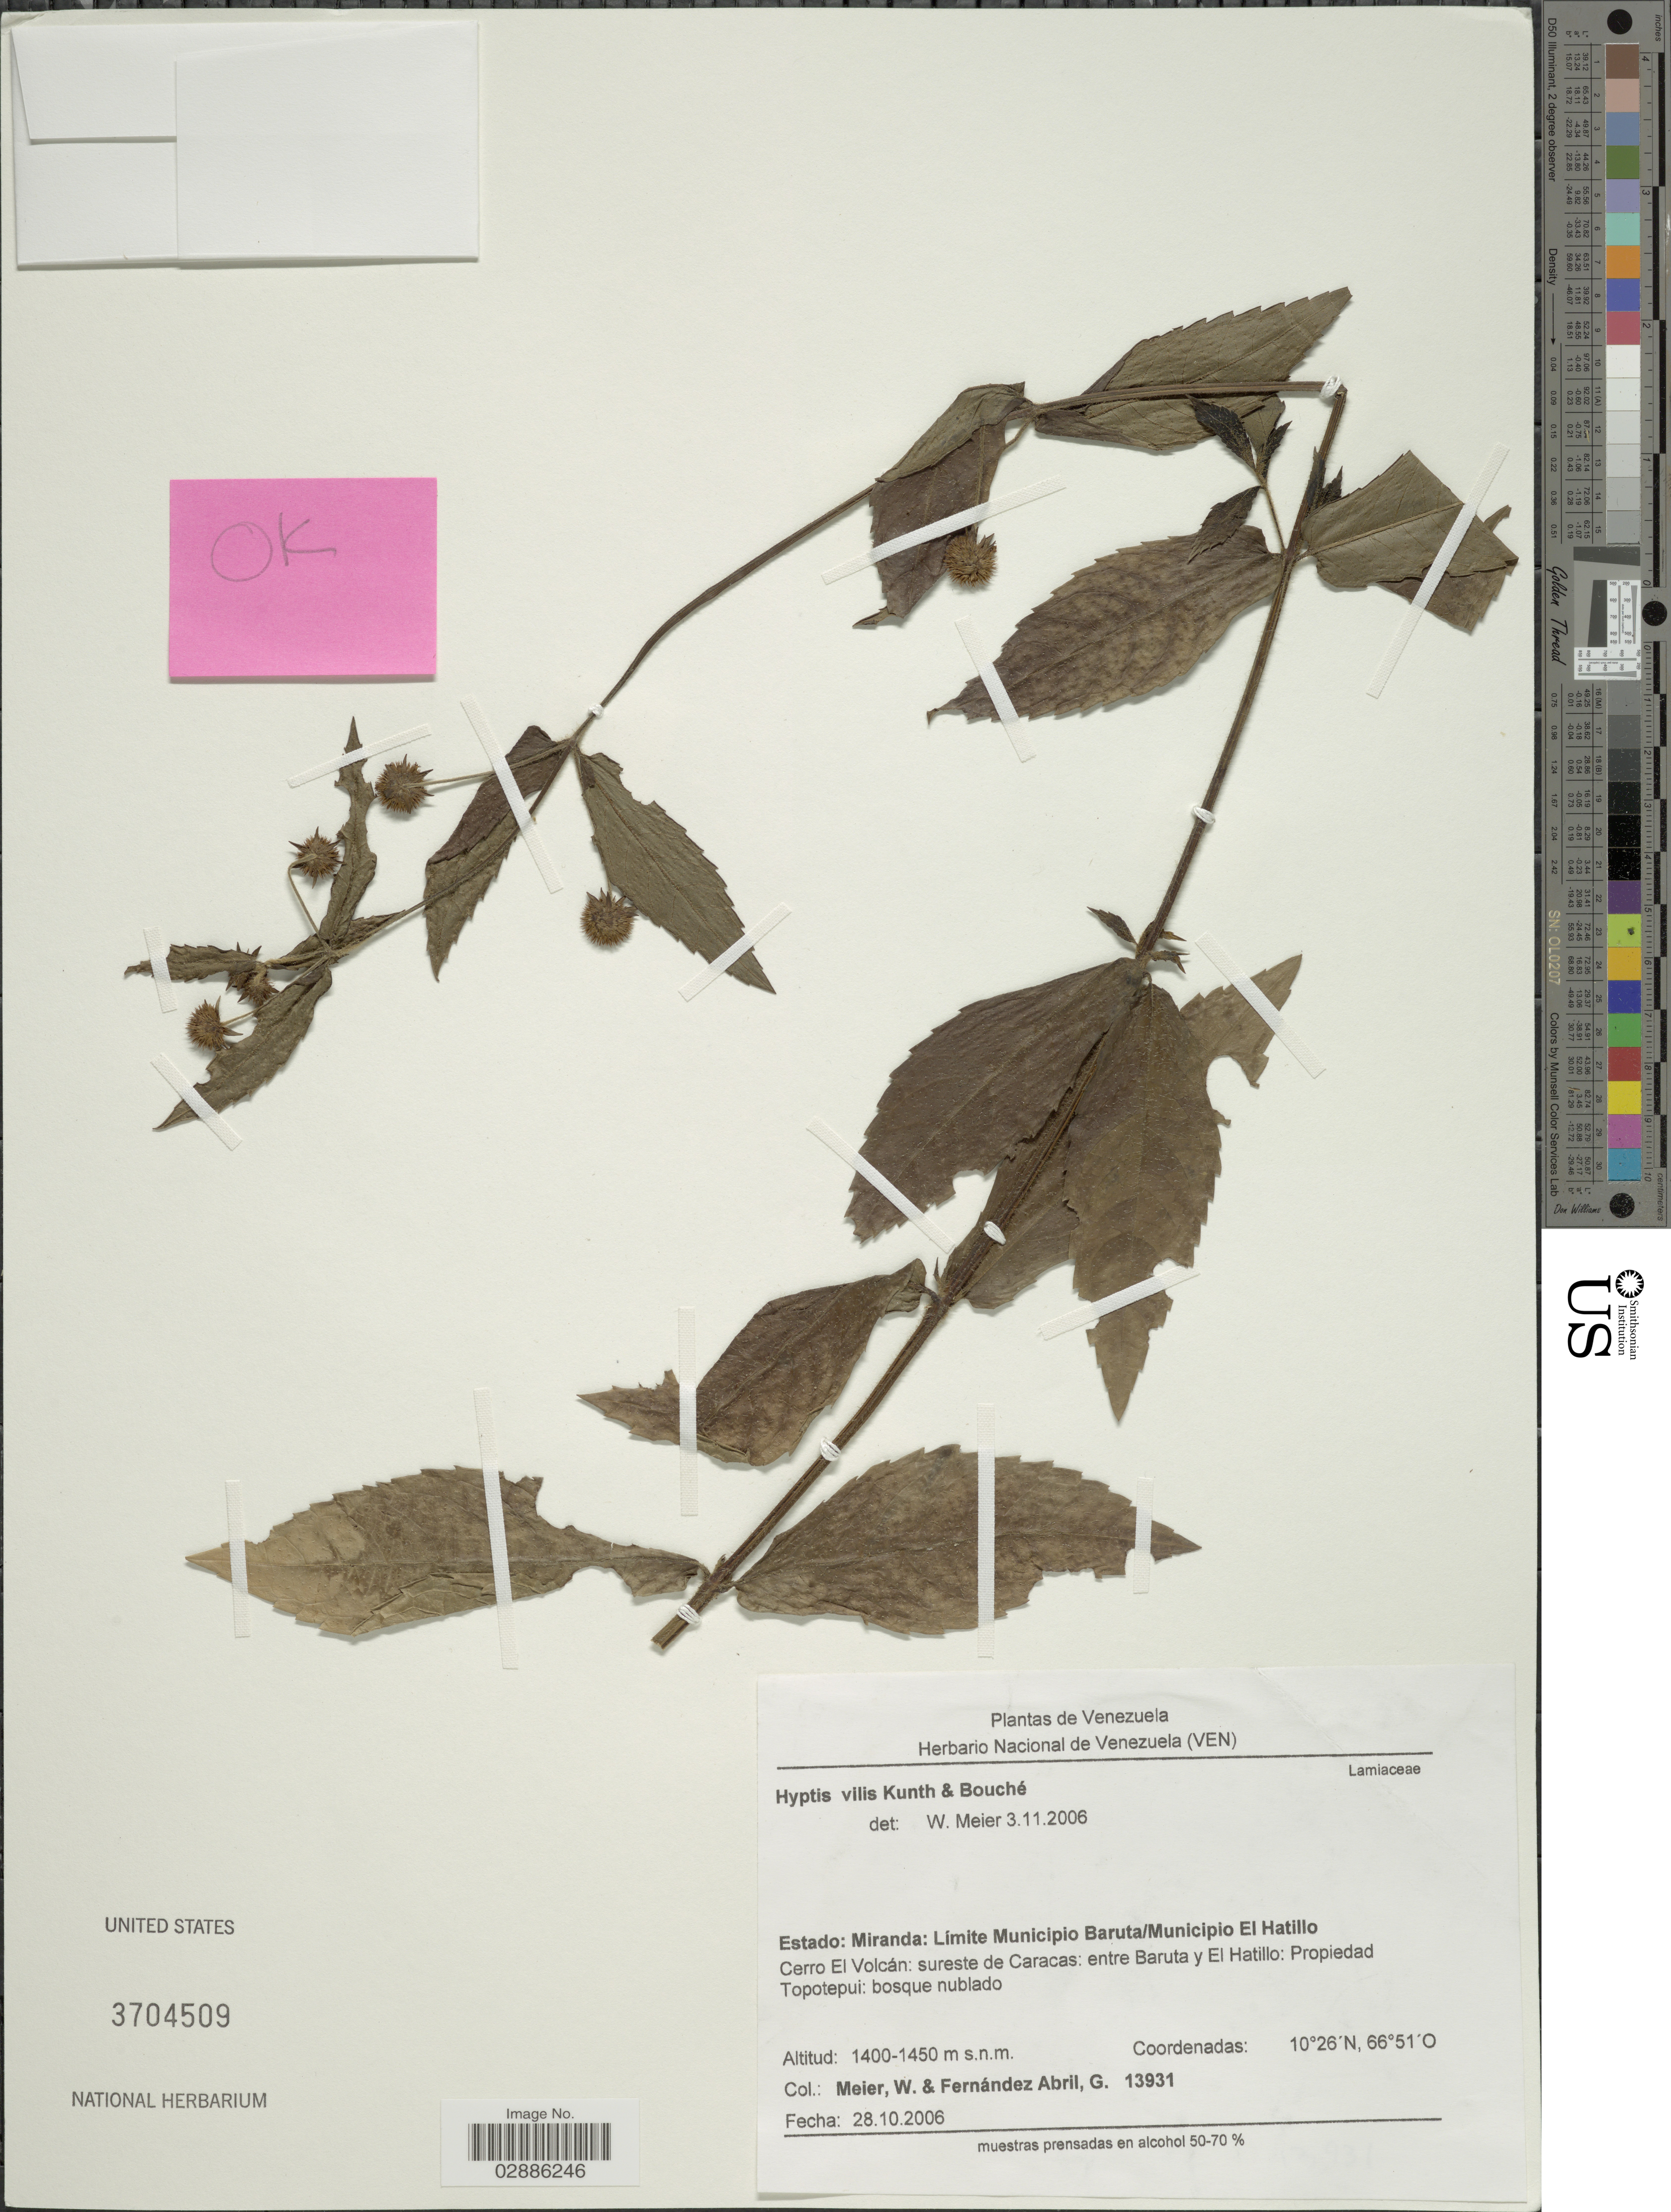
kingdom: Plantae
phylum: Tracheophyta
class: Magnoliopsida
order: Lamiales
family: Lamiaceae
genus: Hyptis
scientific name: Hyptis vilis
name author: Kunth & C.D. Bouché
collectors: W. Meier & G. Fernández Abril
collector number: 13931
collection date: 2006-10-28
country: Venezuela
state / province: Miranda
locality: Limite Municipio Baruta/Municipio El Hatillo, Cerro El Volcán: sureste de Caracas: entre Baruta y El Hatillo: Propiedad Topotepui.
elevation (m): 1400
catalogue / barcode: US 3704509